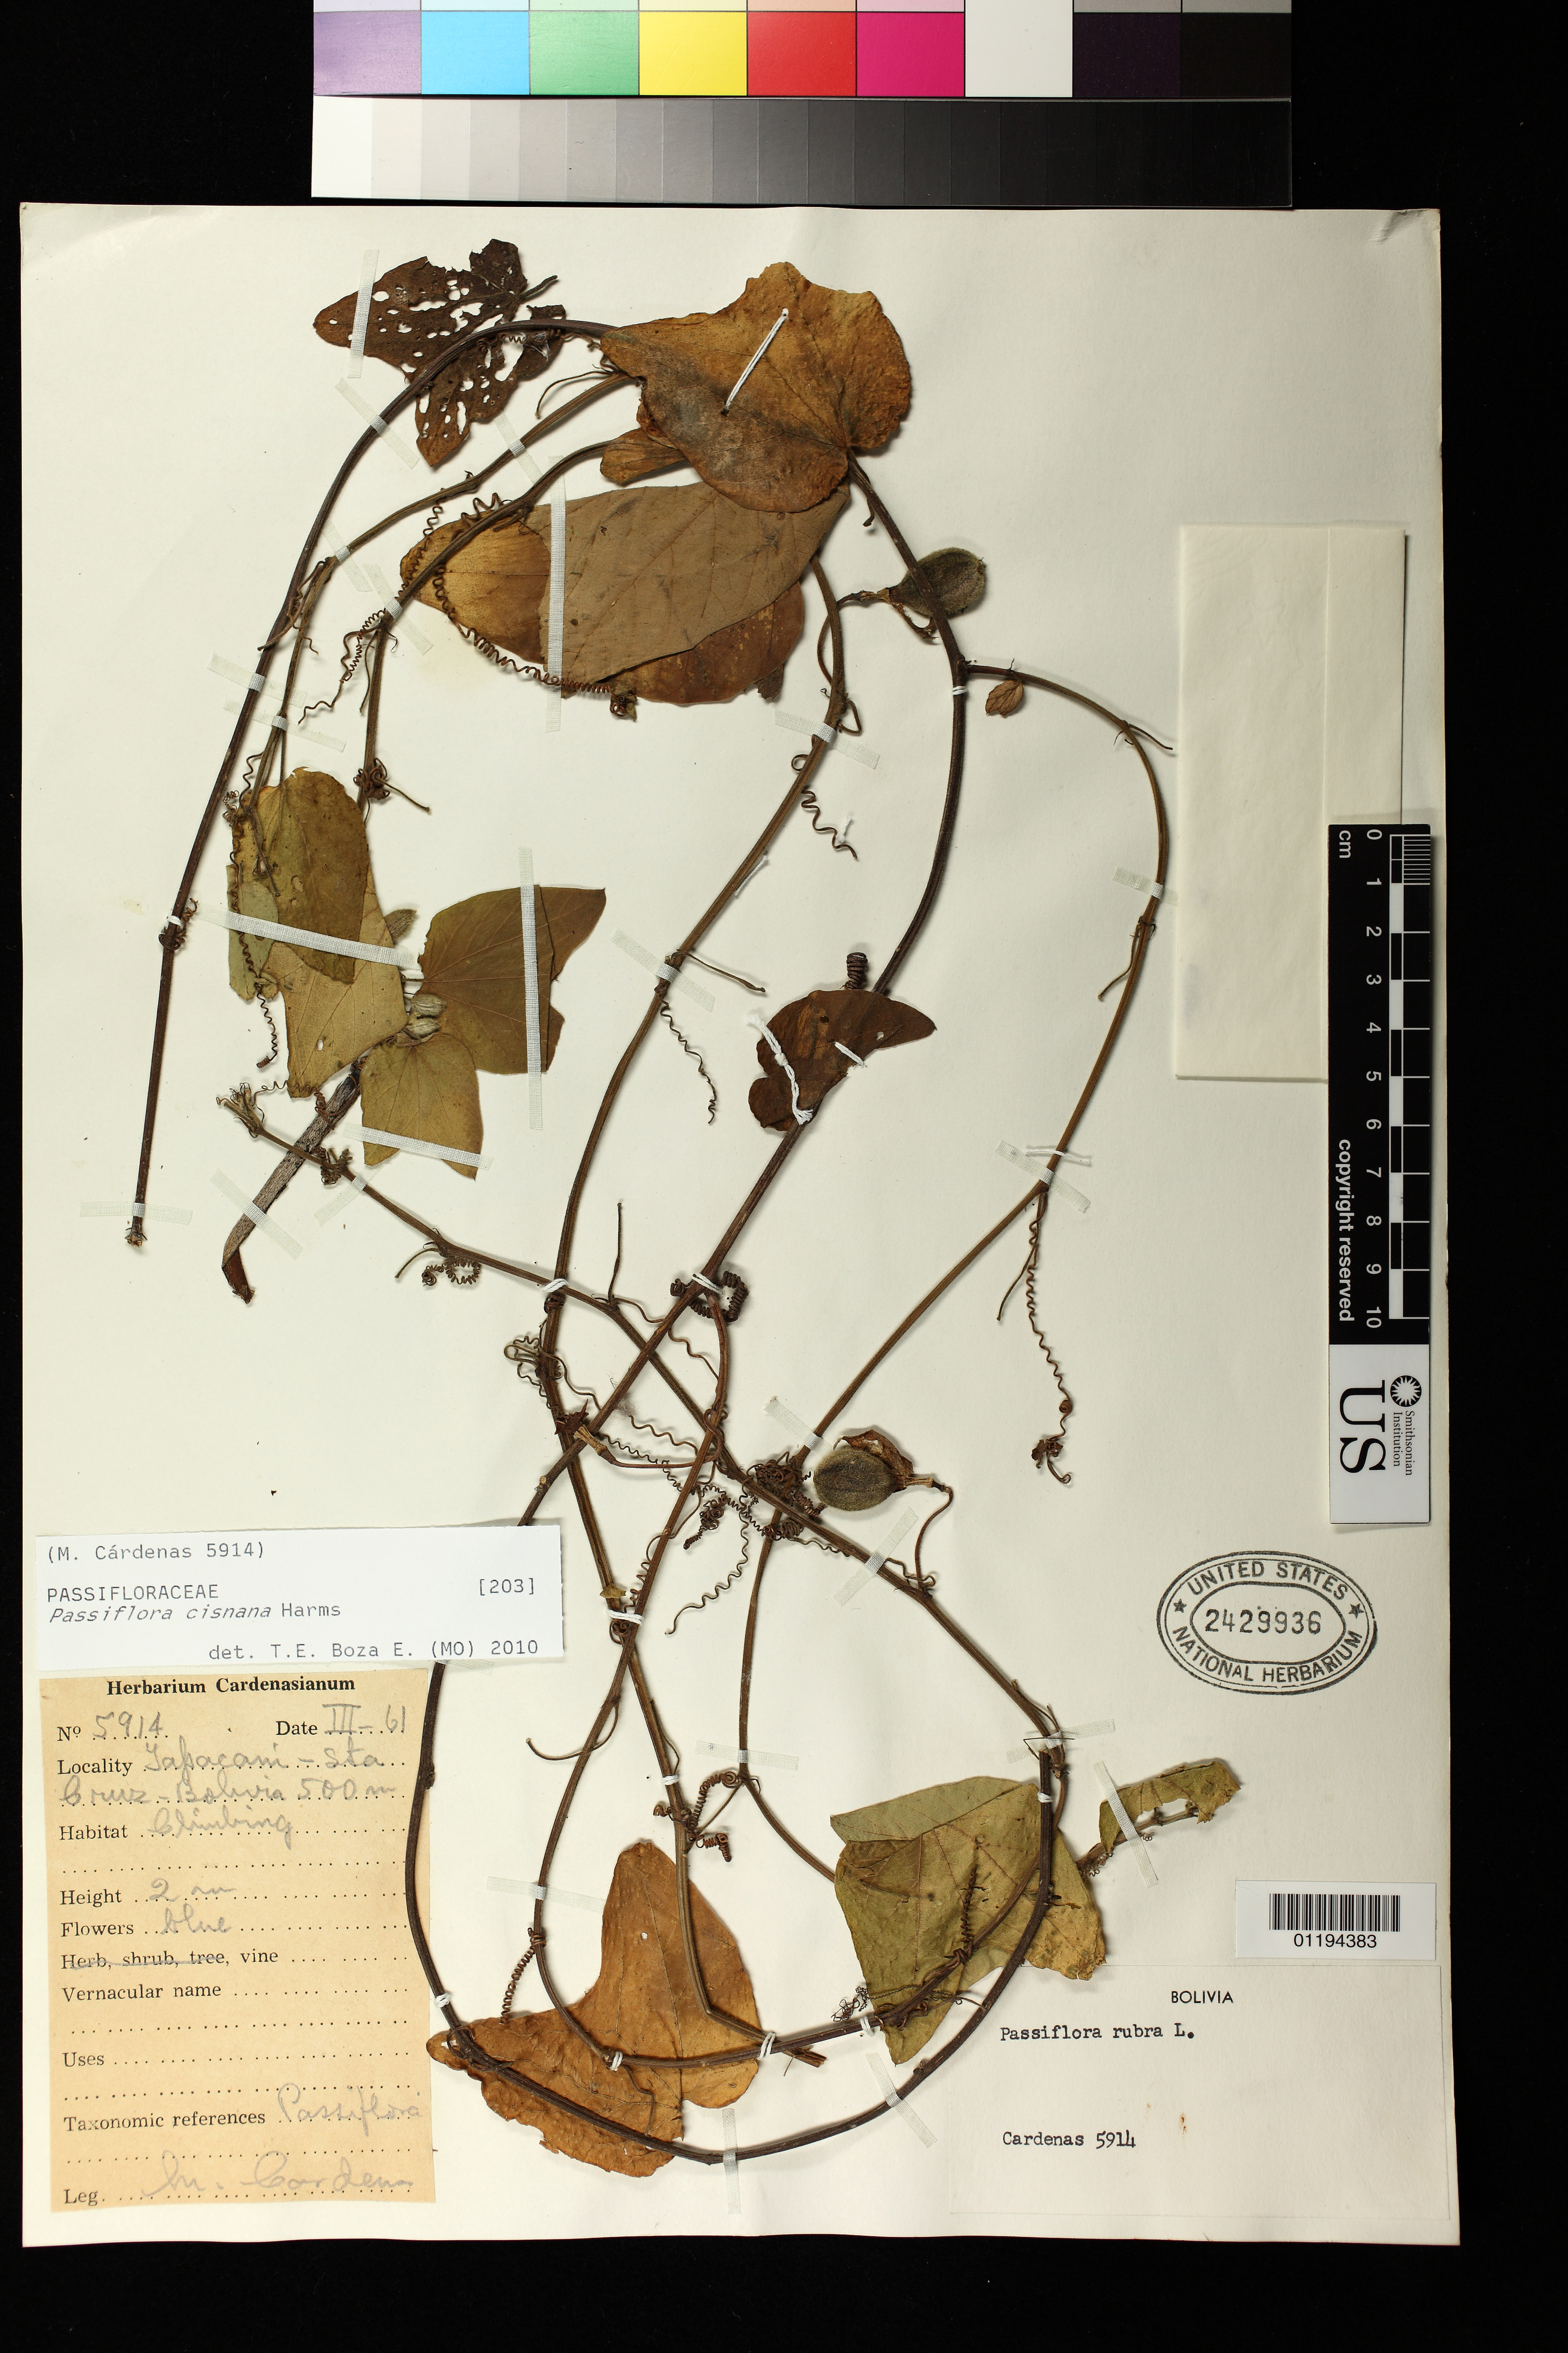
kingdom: Plantae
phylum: Tracheophyta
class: Magnoliopsida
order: Malpighiales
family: Passifloraceae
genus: Passiflora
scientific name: Passiflora cisnana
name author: Harms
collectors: M. Cárdenas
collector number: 5914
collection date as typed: Mar 1961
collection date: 1961-03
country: Bolivia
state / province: Santa Cruz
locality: Yapacani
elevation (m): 500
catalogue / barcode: US 2429936